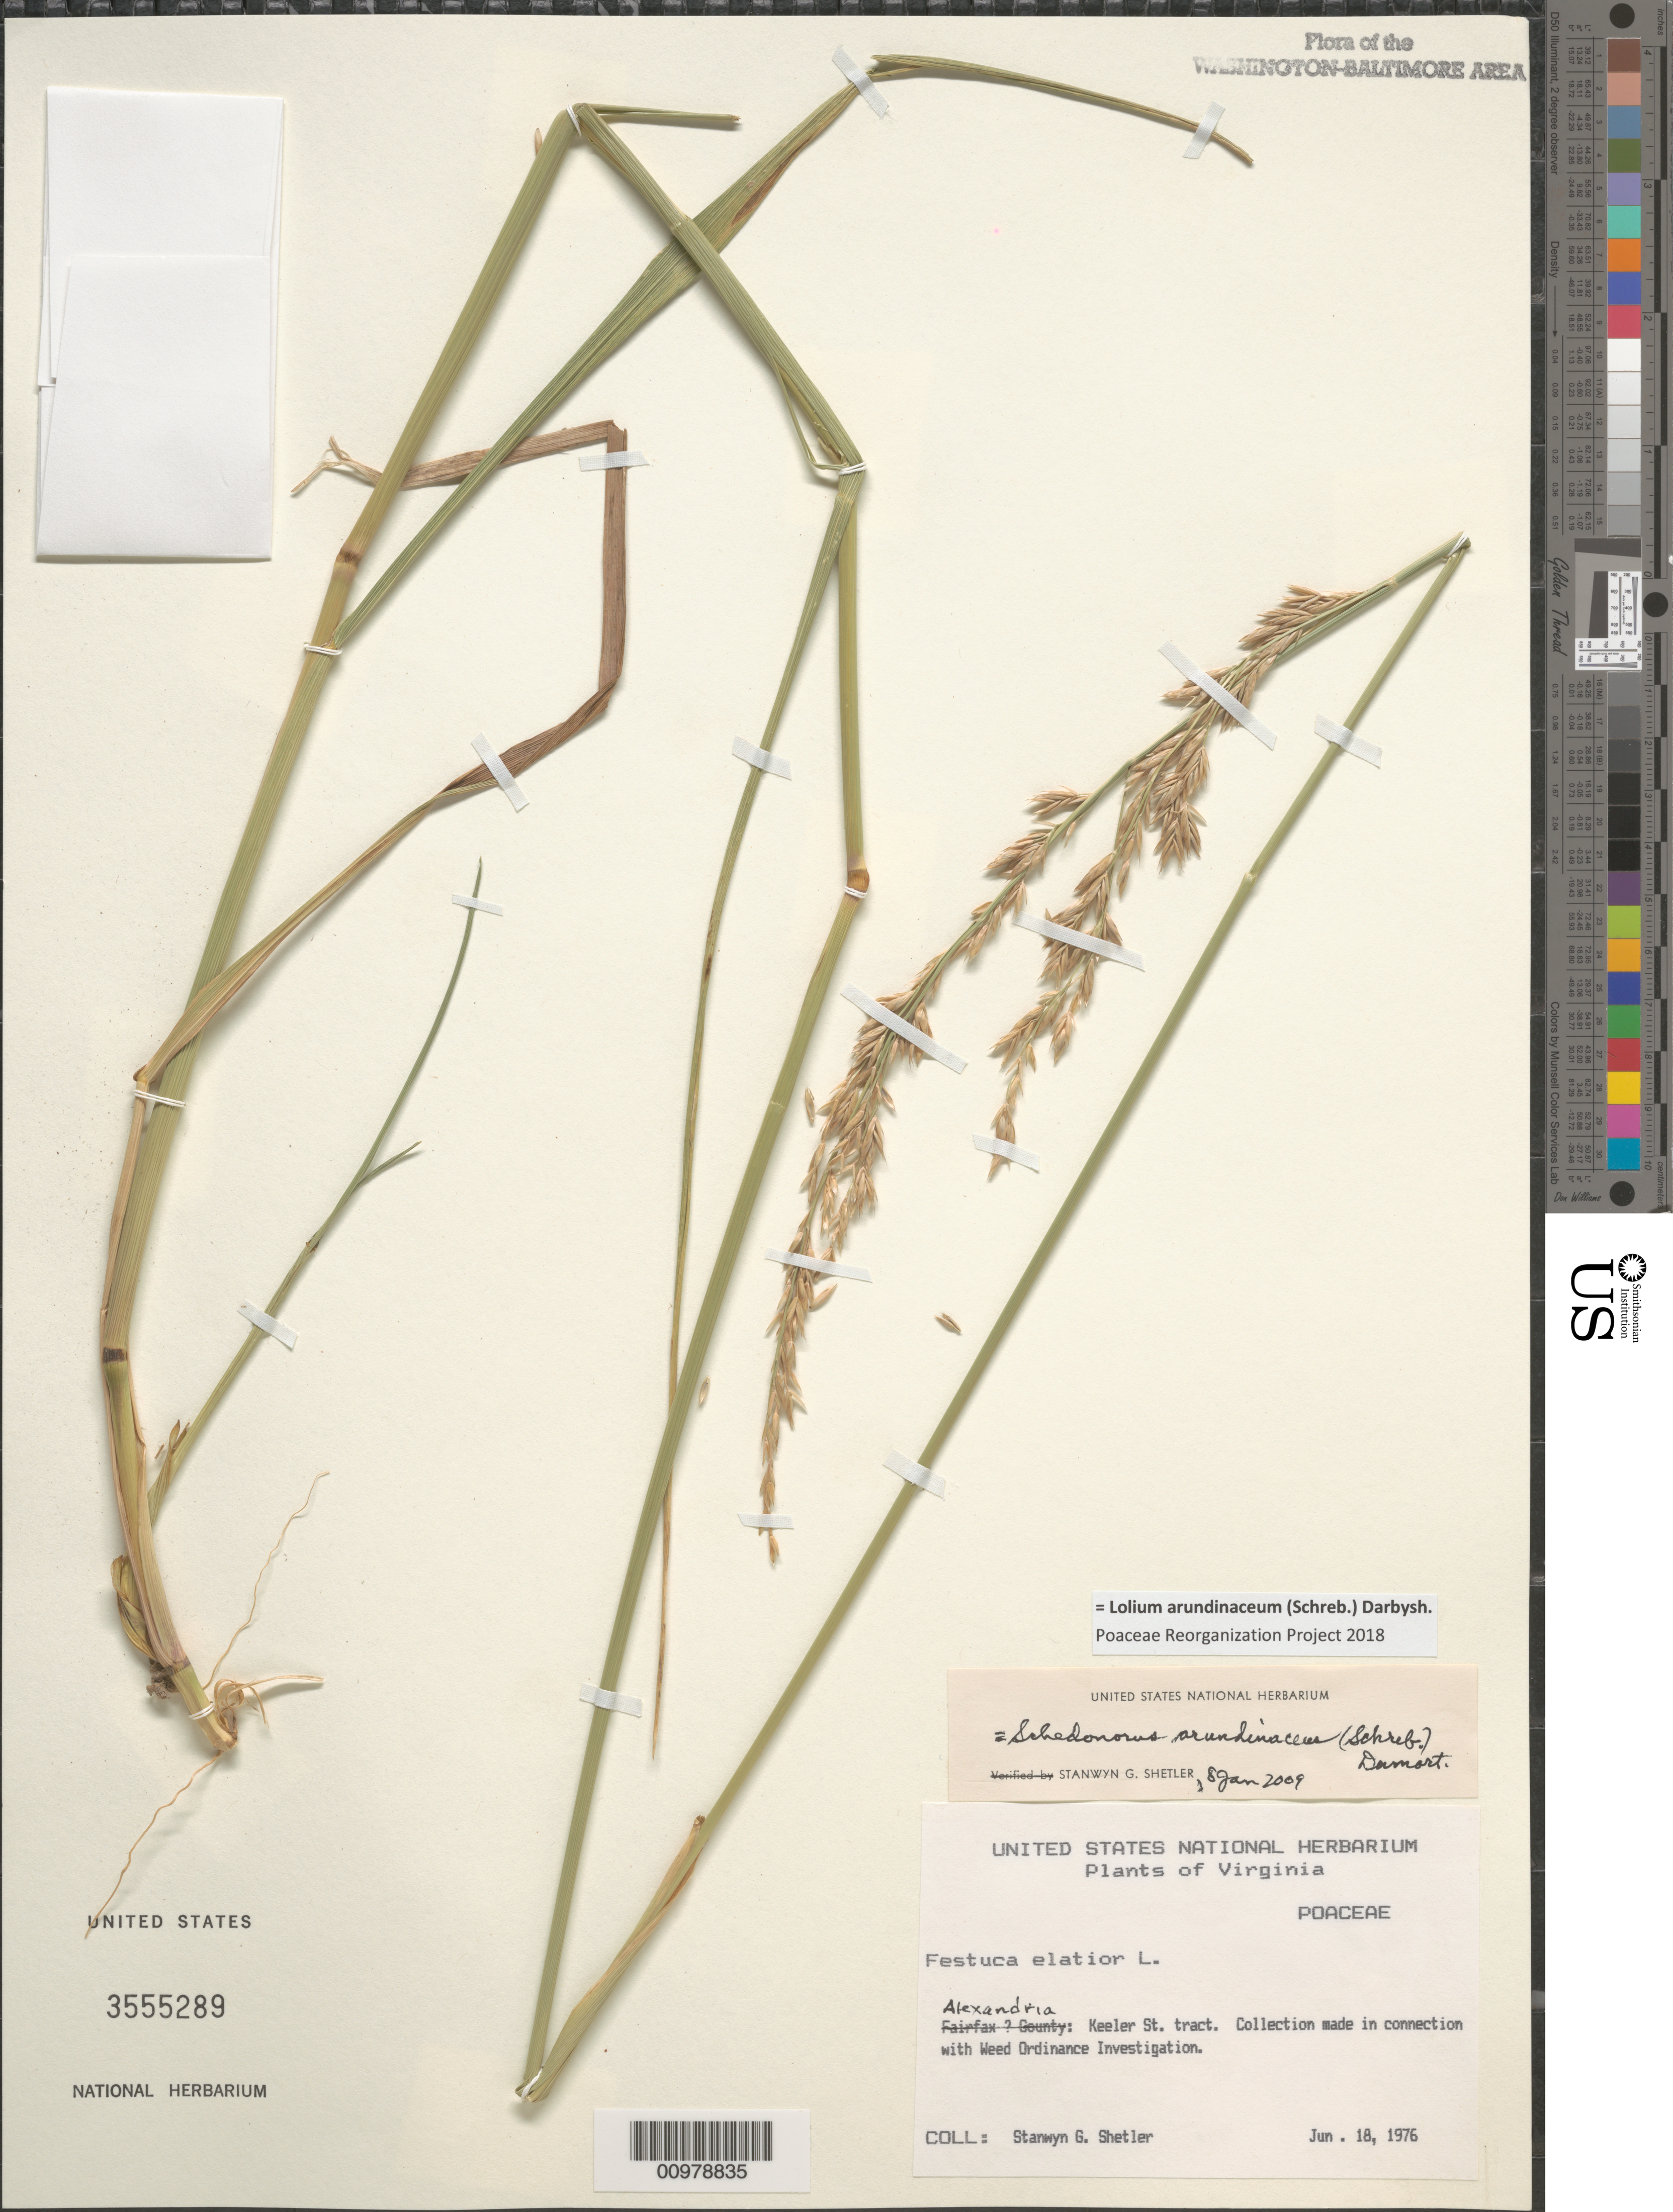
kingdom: Plantae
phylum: Tracheophyta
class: Liliopsida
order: Poales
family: Poaceae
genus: Lolium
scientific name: Lolium arundinaceum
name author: (Schreb.) Darbysh.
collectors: S. Shetler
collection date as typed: Jun. 18, 1976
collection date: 1976-06-18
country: United States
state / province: Virginia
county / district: City of Alexandria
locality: Keeler St. tract.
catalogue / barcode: US 3555289